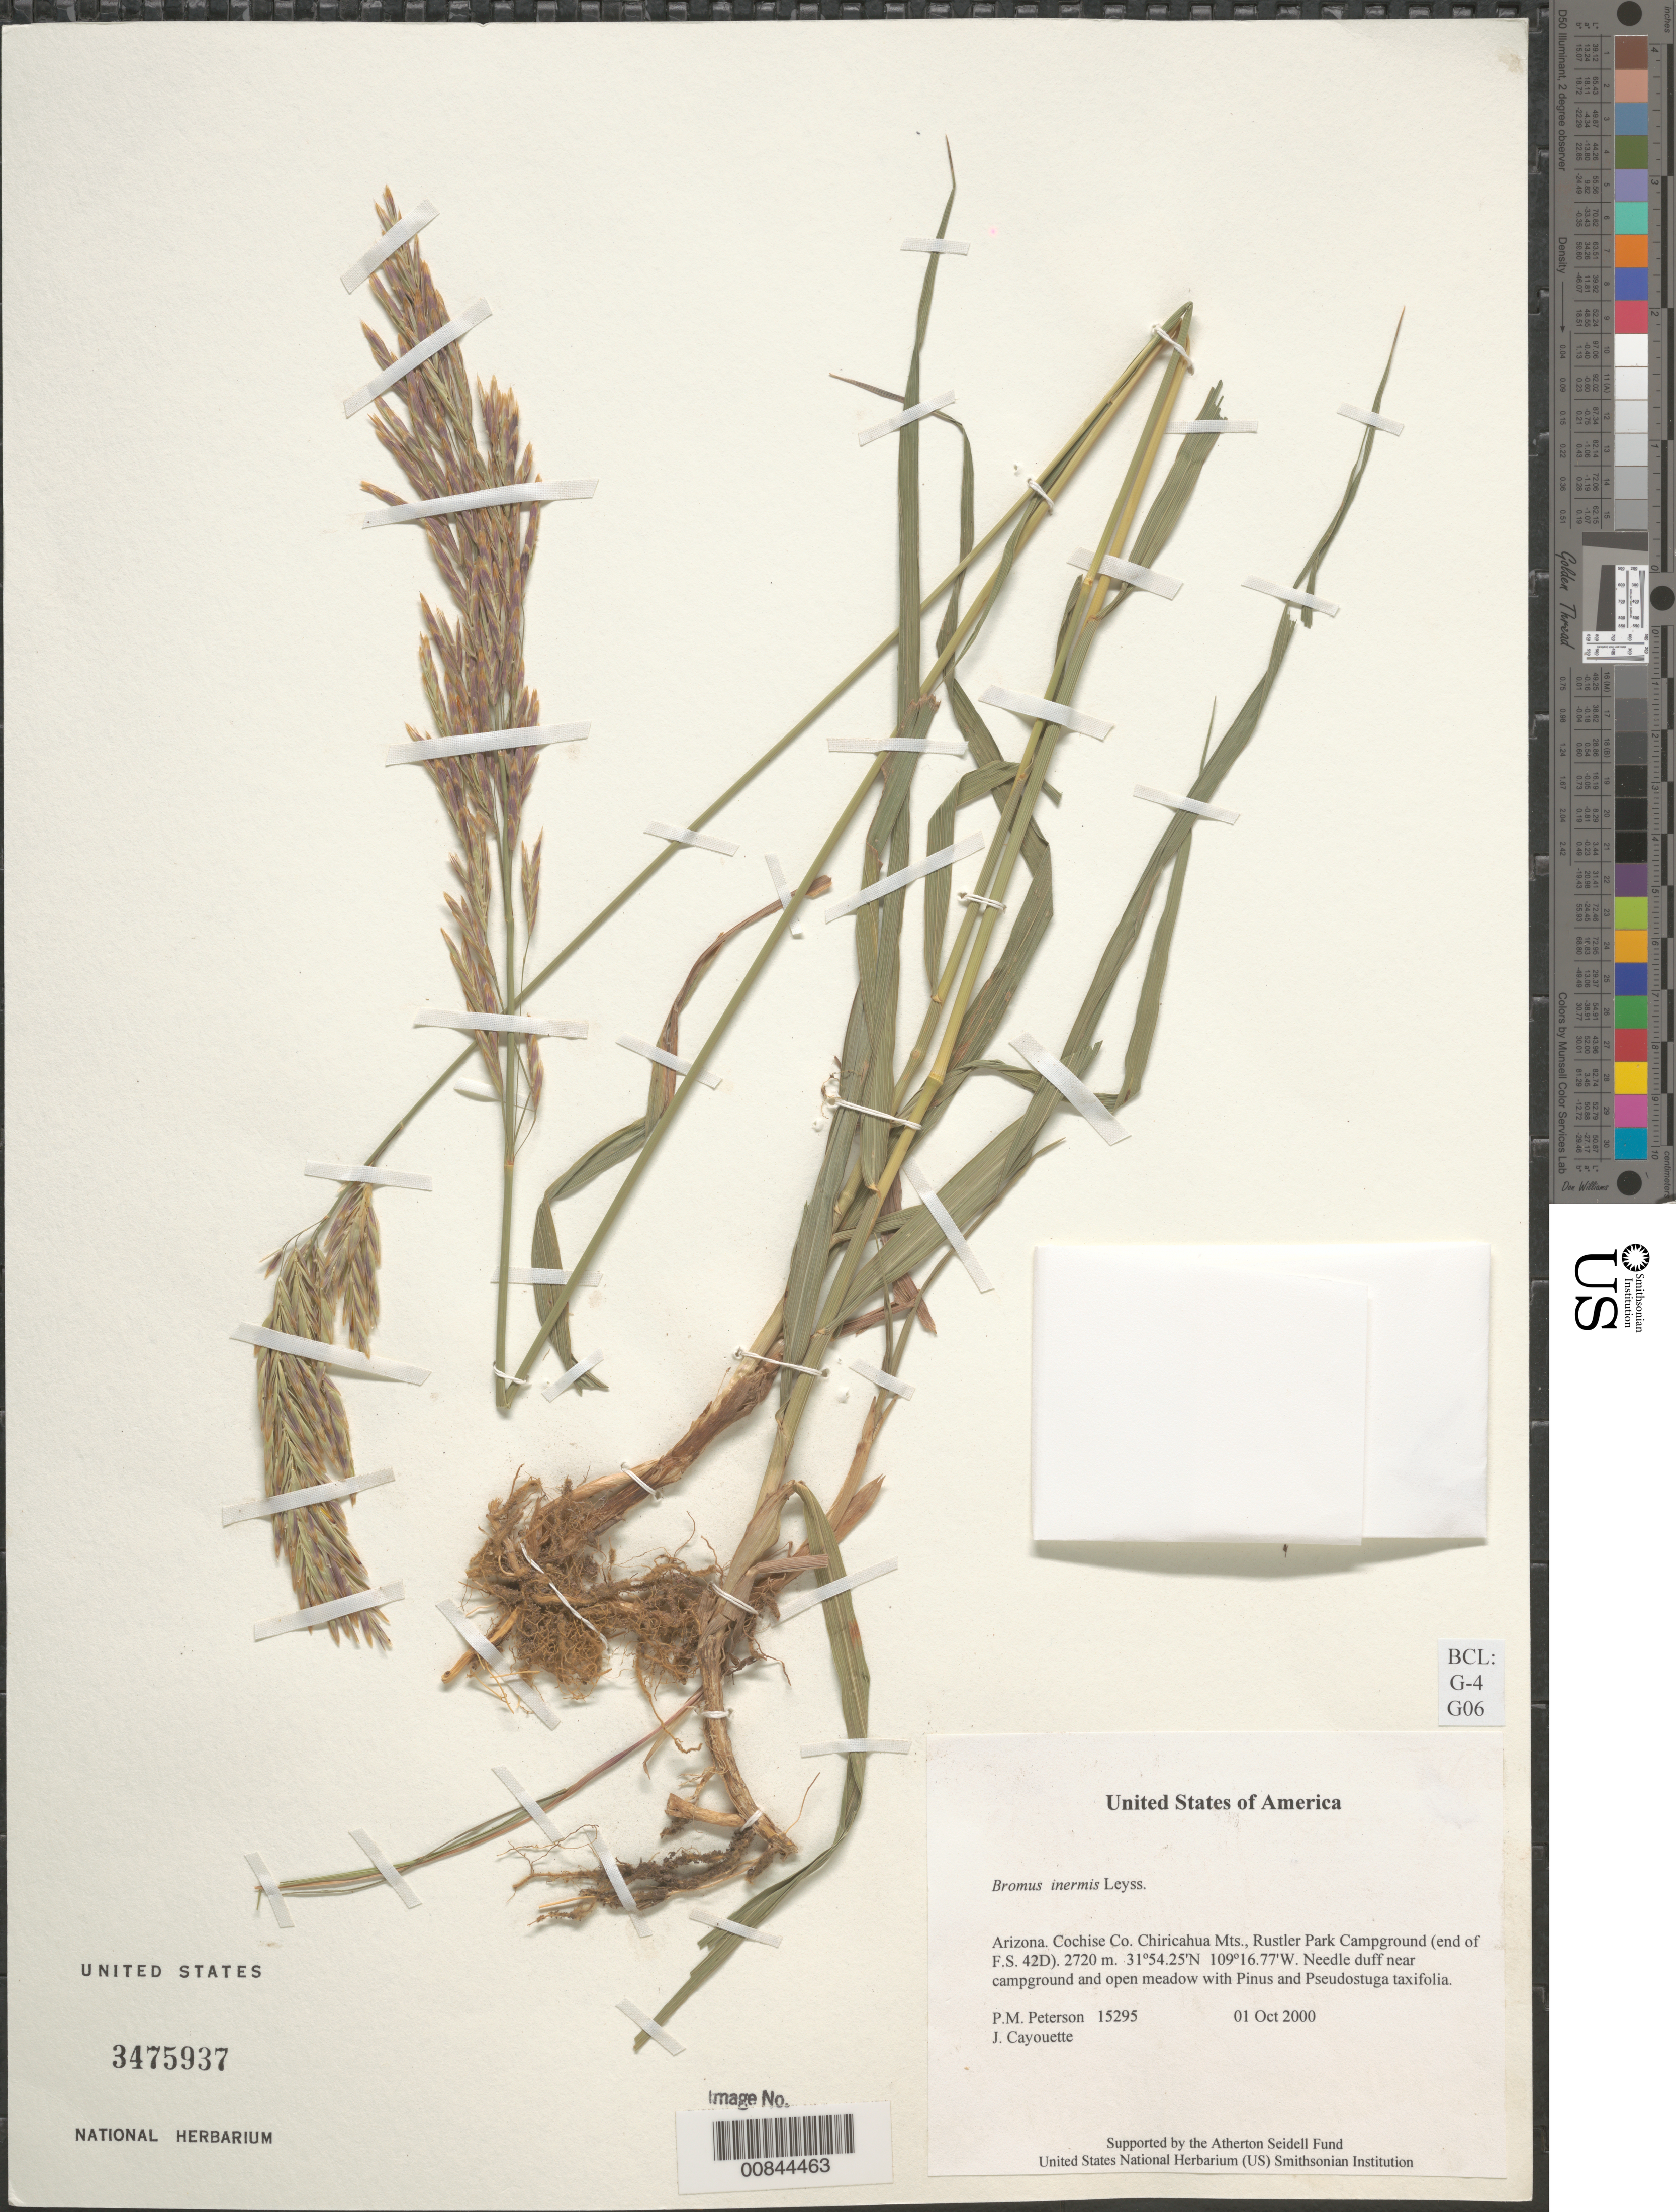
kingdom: Plantae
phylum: Tracheophyta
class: Liliopsida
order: Poales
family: Poaceae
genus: Bromus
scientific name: Bromus inermis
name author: Leyss.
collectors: P. M. Peterson & J. Cayouette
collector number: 15295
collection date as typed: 01 Oct 2000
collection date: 2000-10-01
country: United States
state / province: Arizona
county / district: Cochise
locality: Chiricahua Mts., Rustler Park Campground (end of F.S. 42D).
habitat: Needle duff near campground and open meadow with Pinus and Pseudostuga taxifolia.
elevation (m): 2720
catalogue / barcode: US 3475937